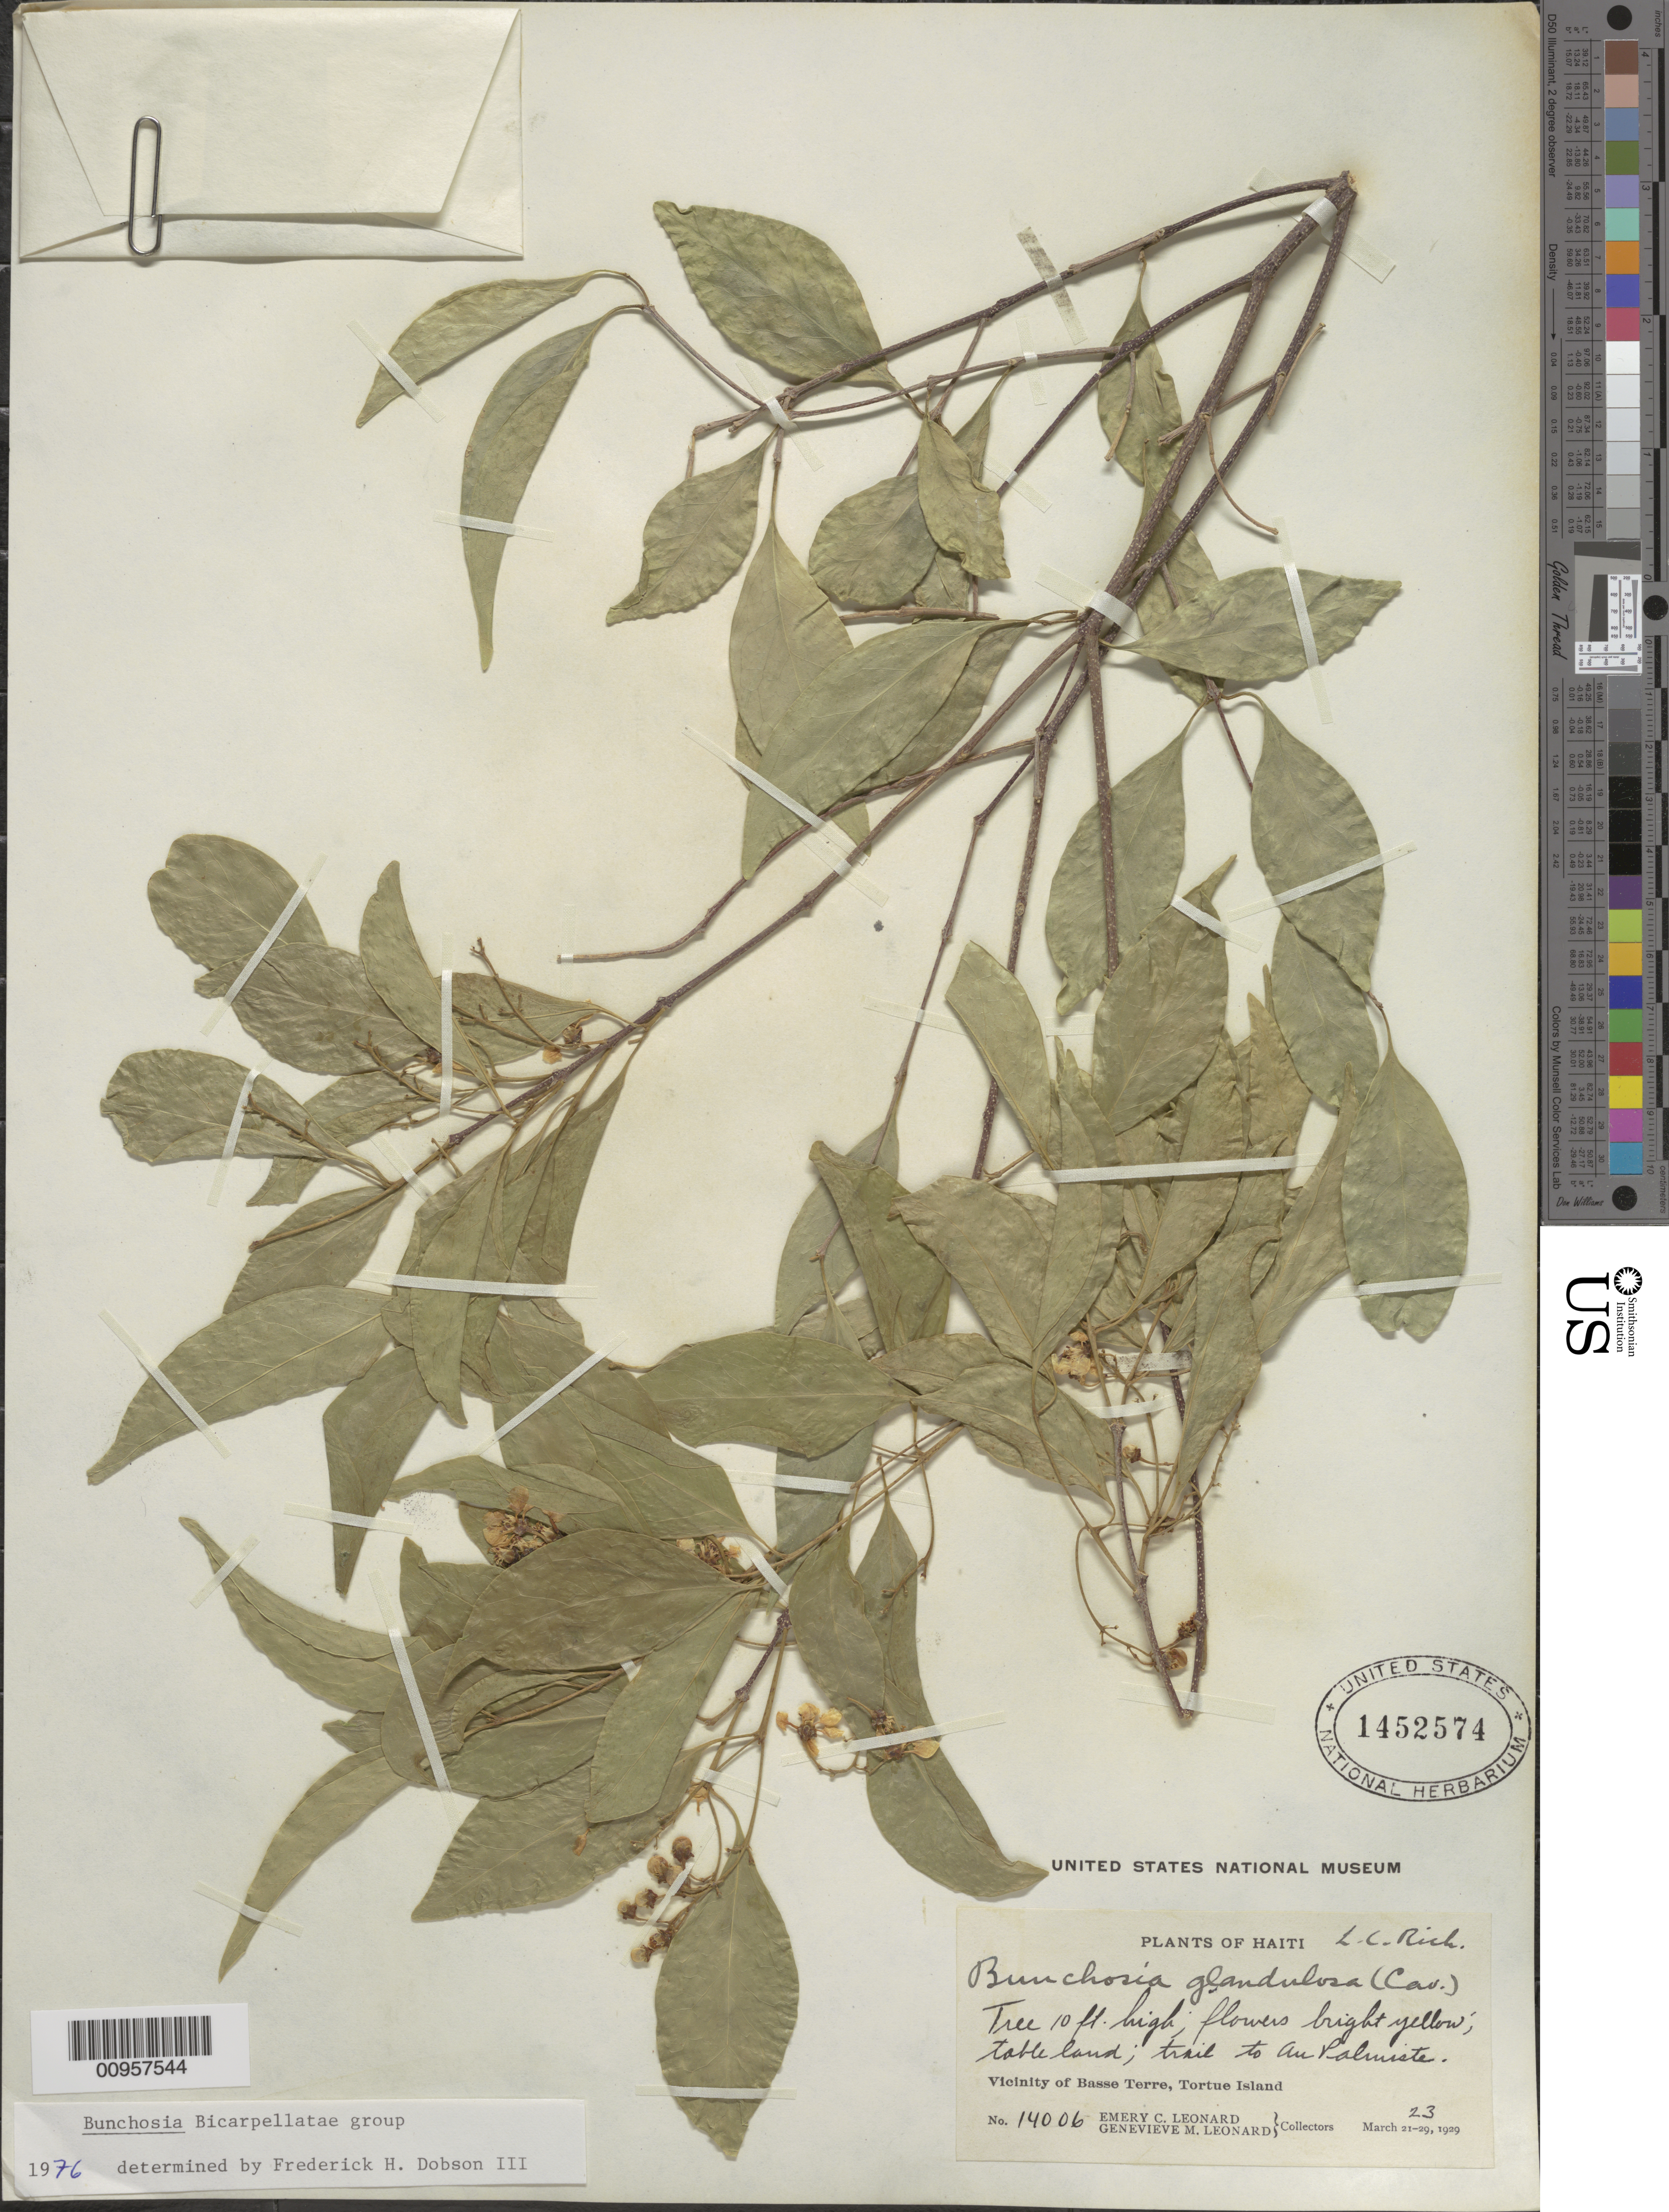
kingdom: Plantae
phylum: Tracheophyta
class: Magnoliopsida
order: Malpighiales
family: Malpighiaceae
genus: Bunchosia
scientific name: Bunchosia glandulosa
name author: (Cav.) DC.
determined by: Dobson, Frederick H.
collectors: E. C. Leonard & G. M. Leonard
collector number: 14006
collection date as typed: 23 Mar 1929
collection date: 1929-03-23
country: Haiti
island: Tortue Island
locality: Vicinity of Basse Terre, trail to Au Paliniste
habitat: Table land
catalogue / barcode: US 1452574